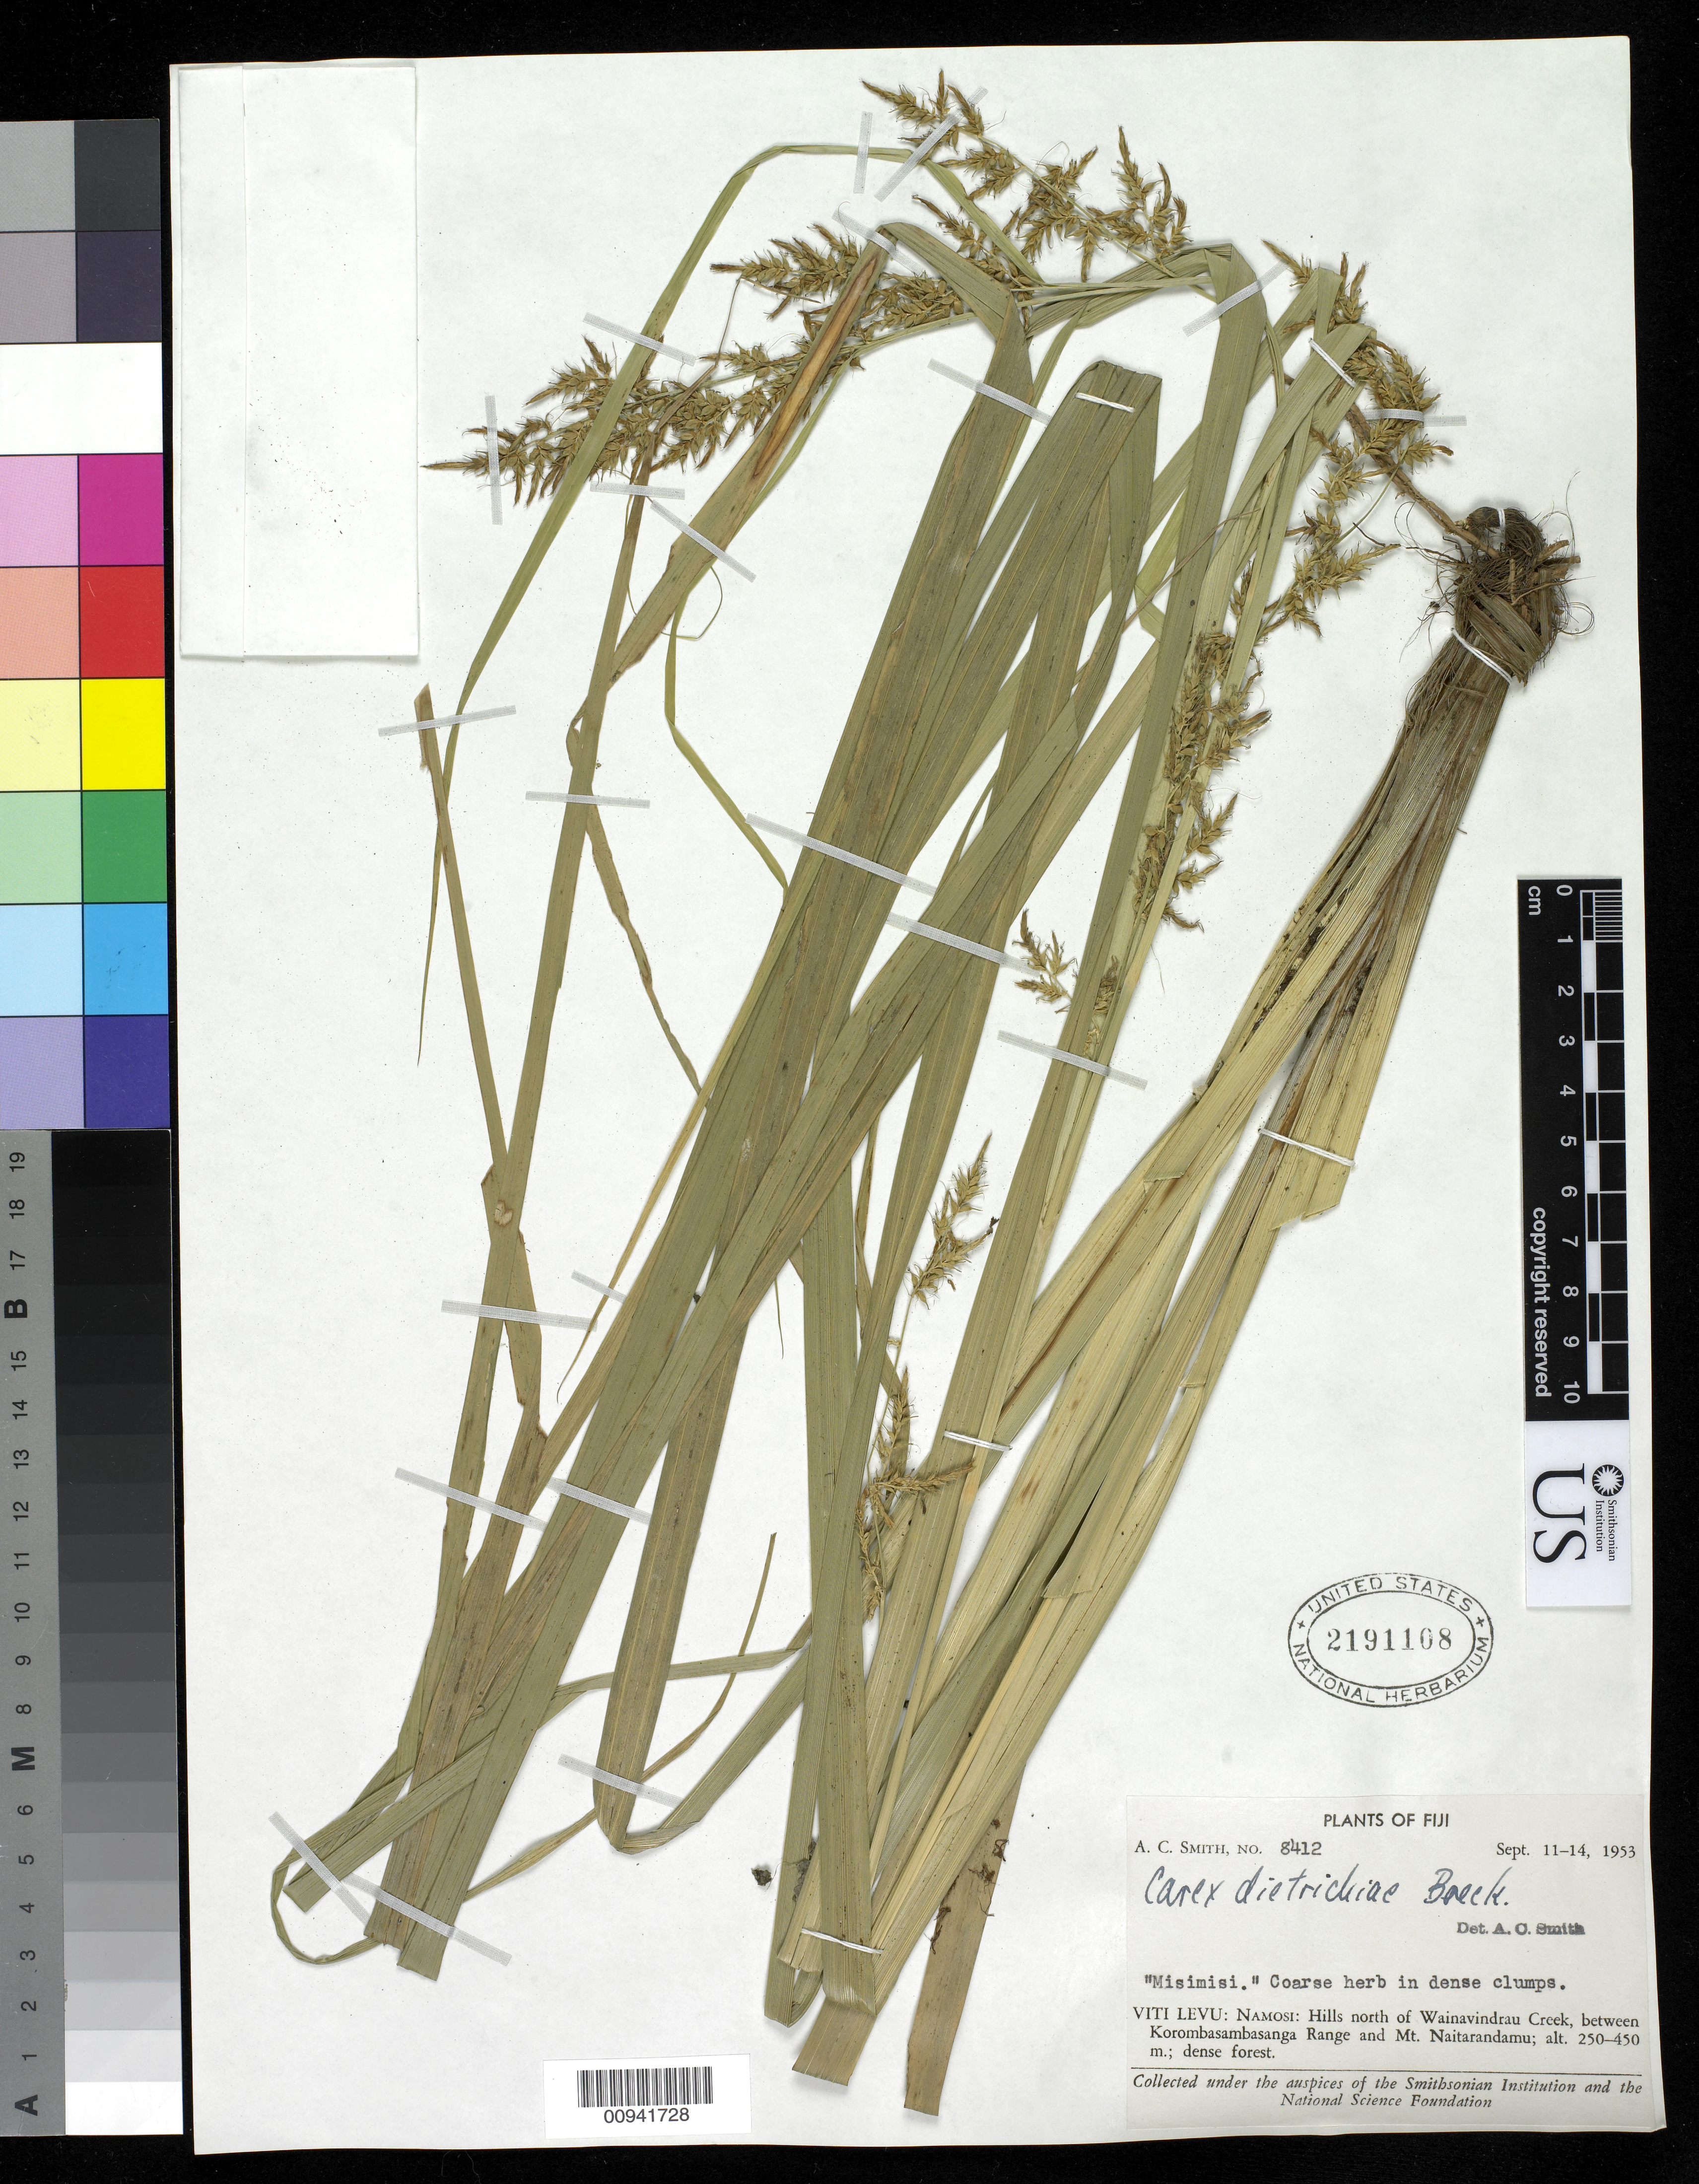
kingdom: Plantae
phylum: Tracheophyta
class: Liliopsida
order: Poales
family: Cyperaceae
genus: Carex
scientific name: Carex indica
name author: L.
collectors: C. A. Smith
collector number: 8412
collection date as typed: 11 Sep 1953 to 14 Sep 1953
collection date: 1953-09-11/1953-09-14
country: Fiji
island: Viti Levu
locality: Namosi: Hills north of Wainavindrau Creek, between Korombasambasanga Range and Mt. Naitarandamu.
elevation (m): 250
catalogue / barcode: US 2191108